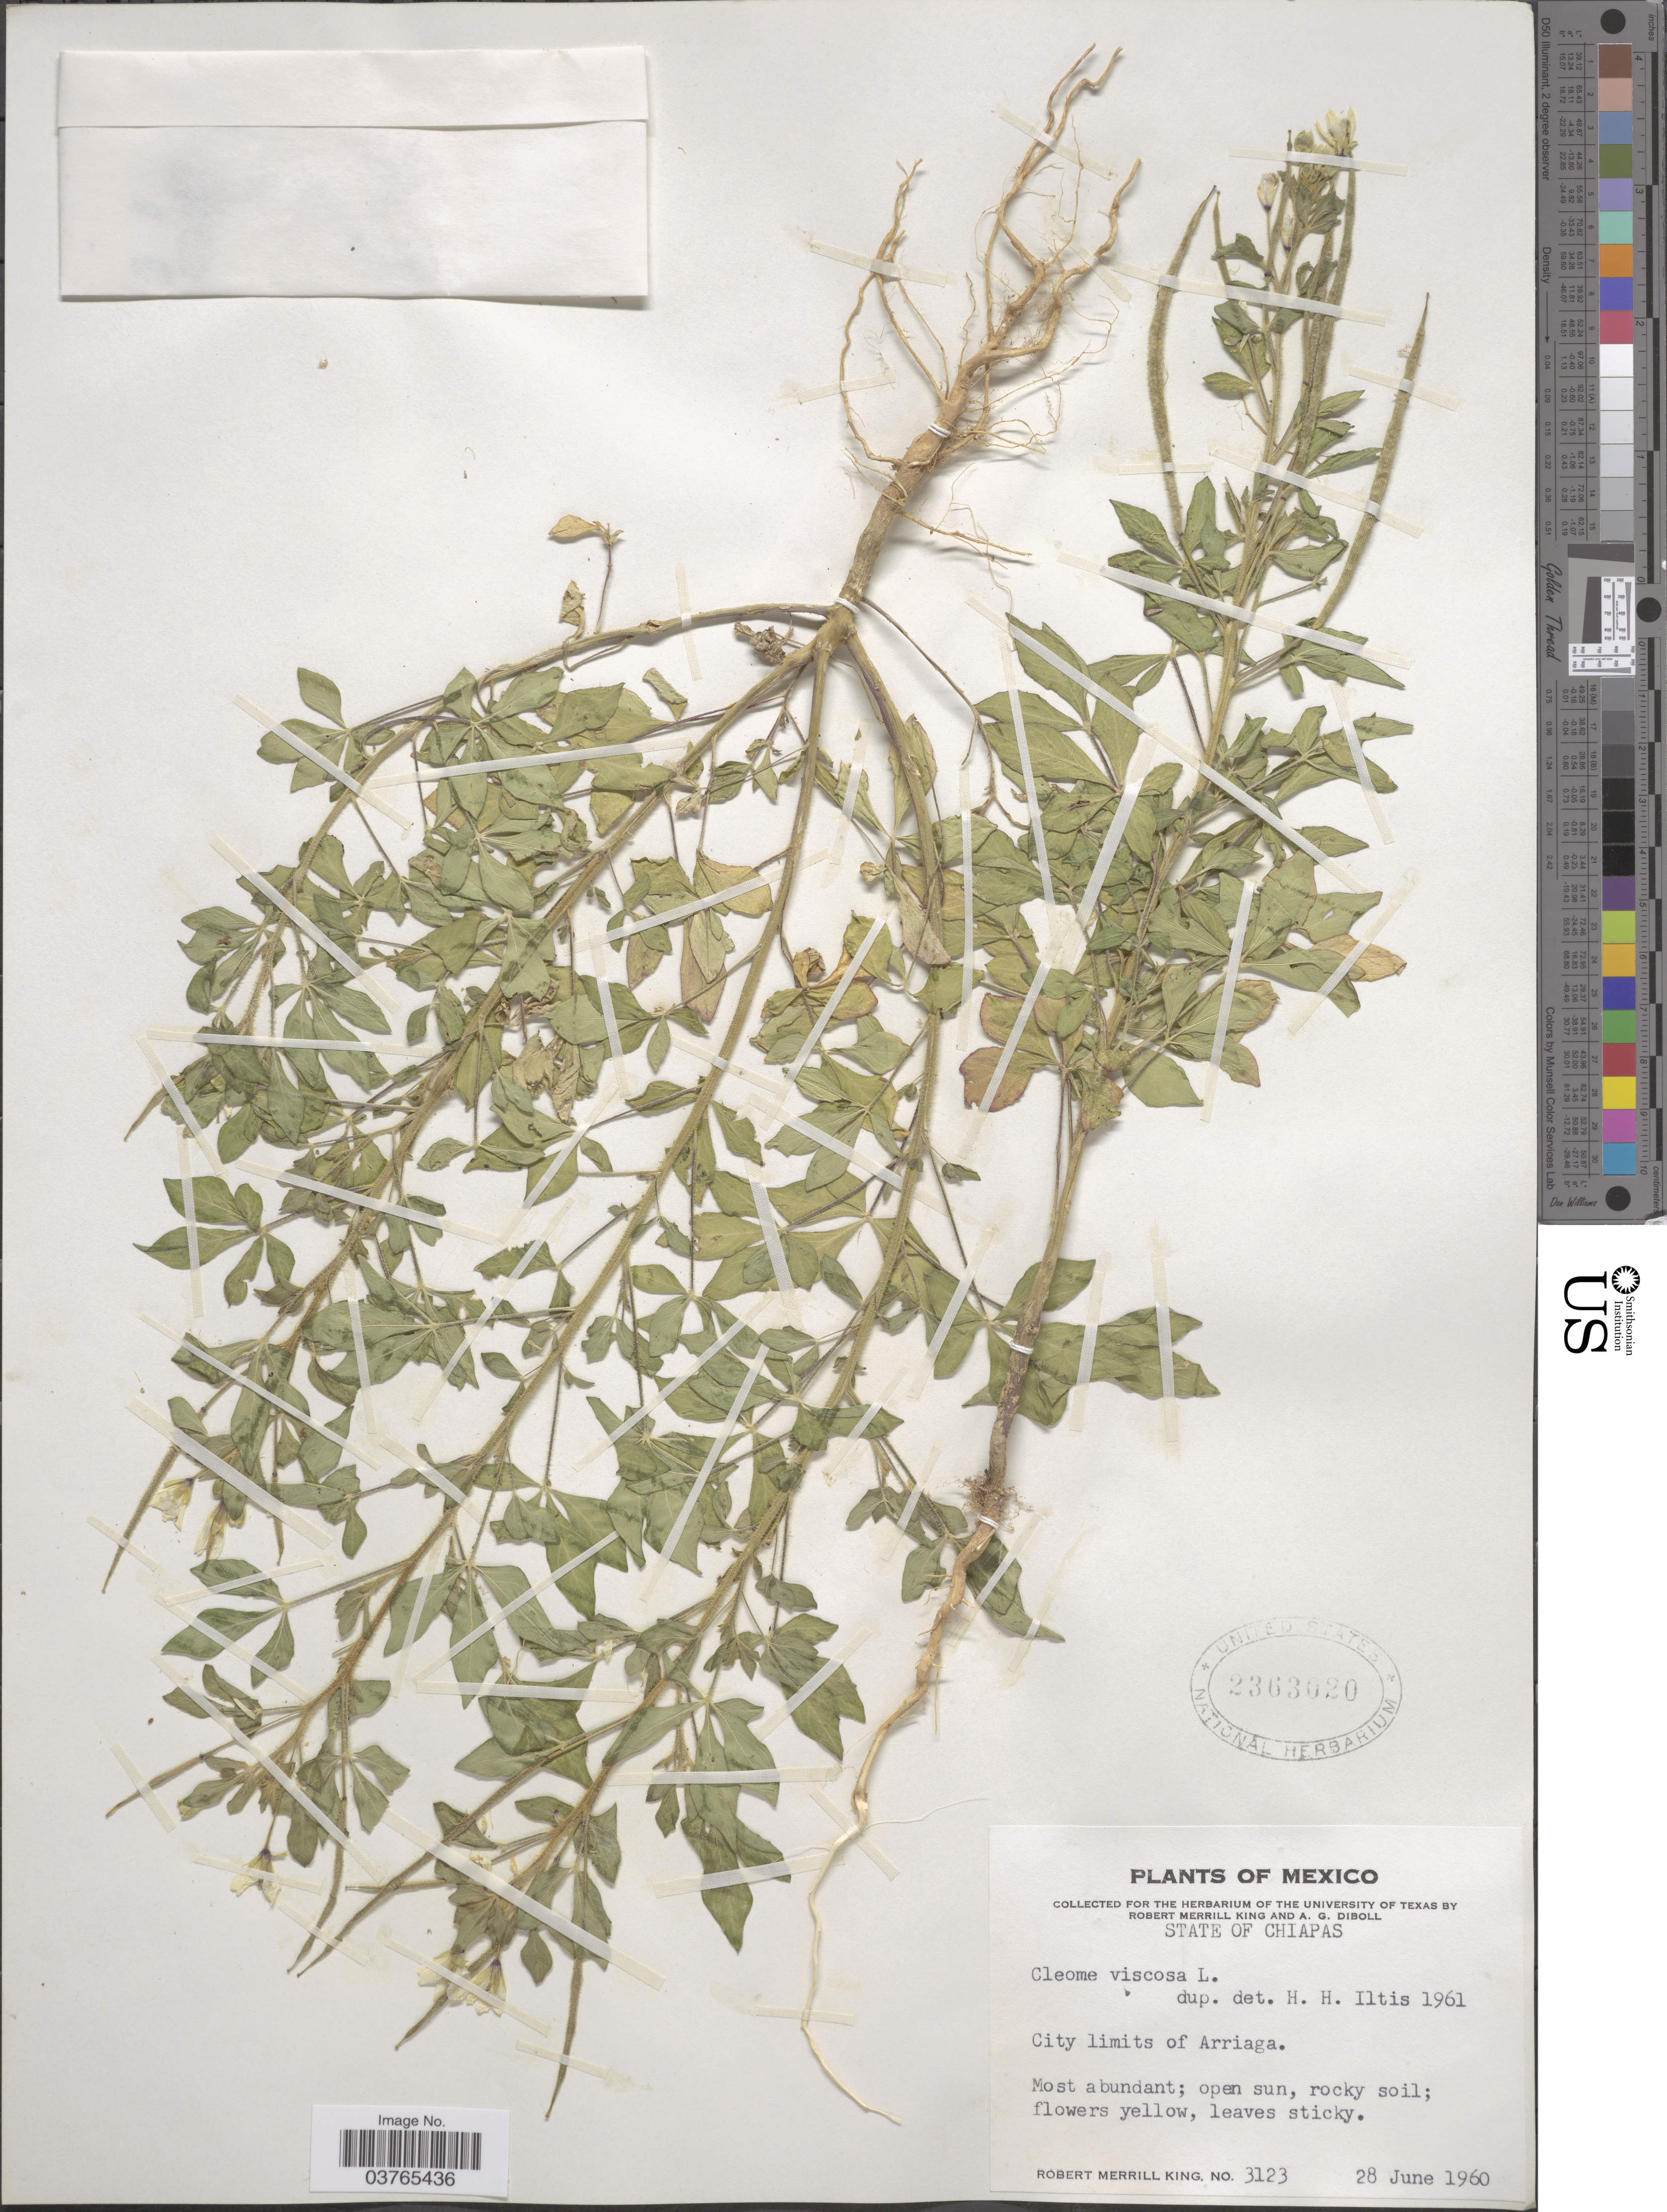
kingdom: Plantae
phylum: Tracheophyta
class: Magnoliopsida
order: Brassicales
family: Cleomaceae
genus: Arivela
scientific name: Arivela viscosa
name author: (L.) Raf.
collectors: R. M. King & C. Feddema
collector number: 3123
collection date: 1960-06-28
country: Mexico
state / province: Chiapas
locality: City limits of Arriaga.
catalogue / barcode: US 2363020